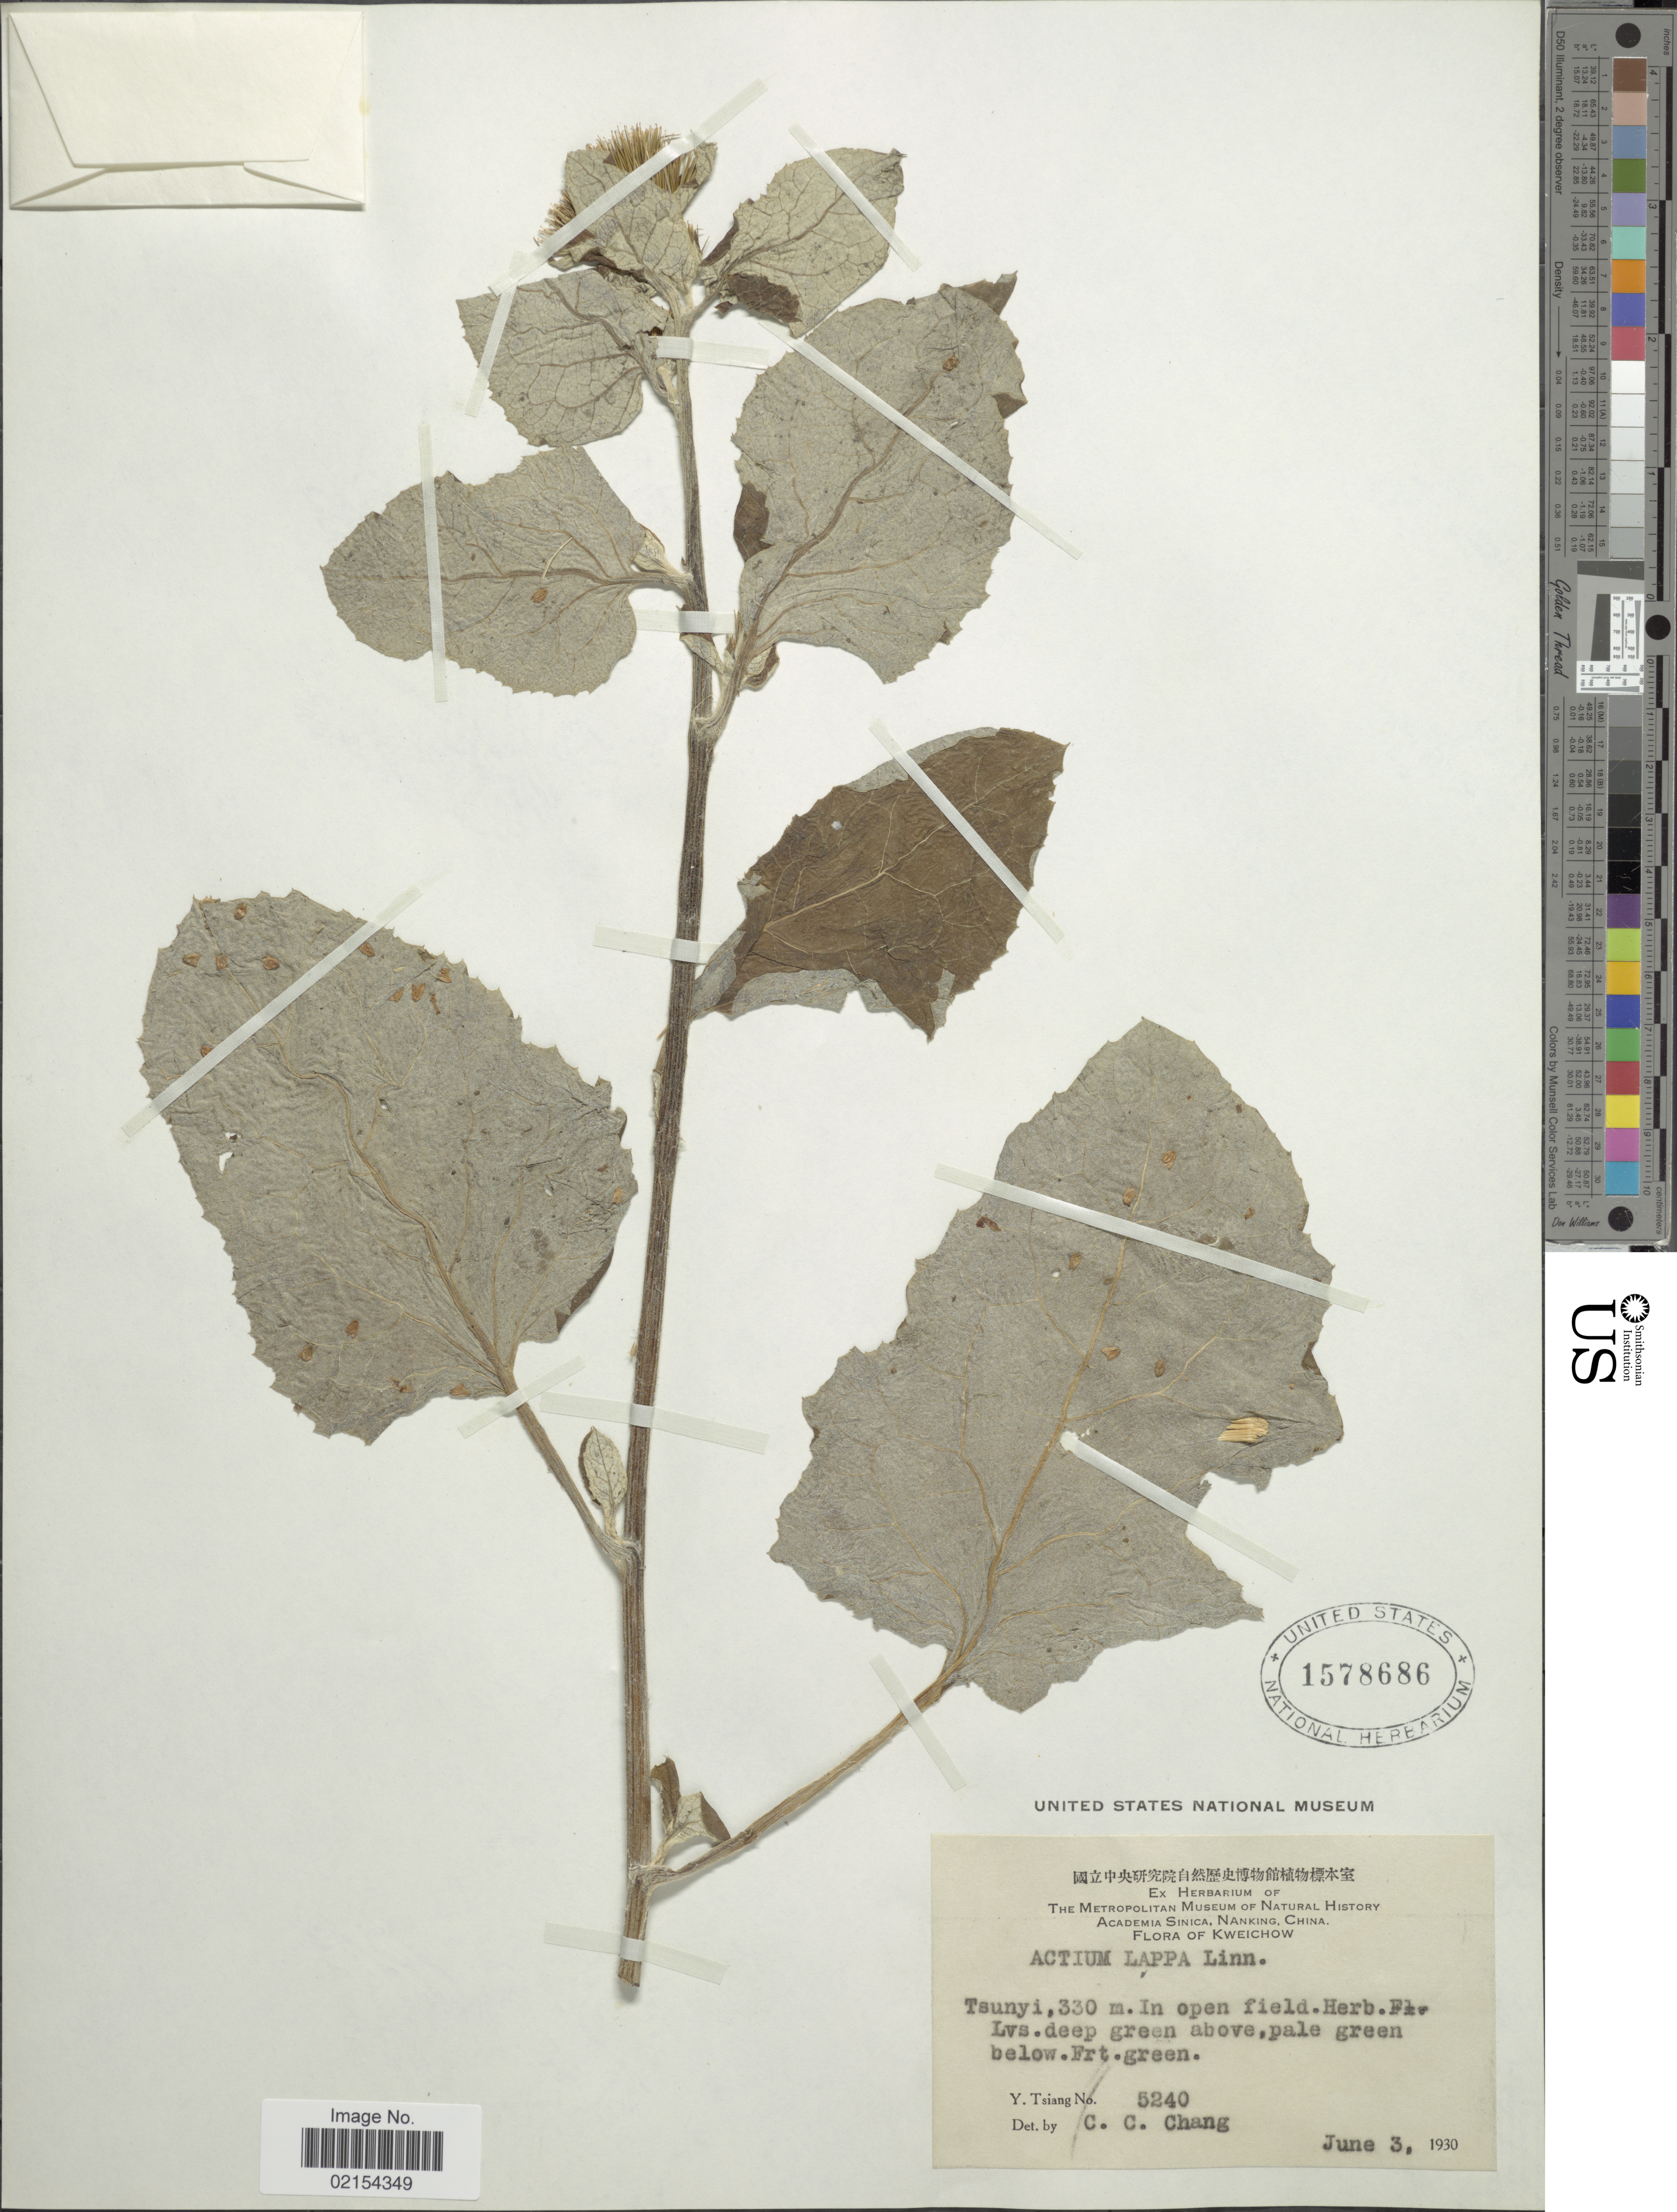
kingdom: Plantae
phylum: Tracheophyta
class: Magnoliopsida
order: Asterales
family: Asteraceae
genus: Arctium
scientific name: Arctium lappa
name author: L.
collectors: Y. Tsiang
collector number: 524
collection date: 1930-06-03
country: China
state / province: Guizhou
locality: Tsunyi, In open field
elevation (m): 330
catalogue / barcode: US 1578686